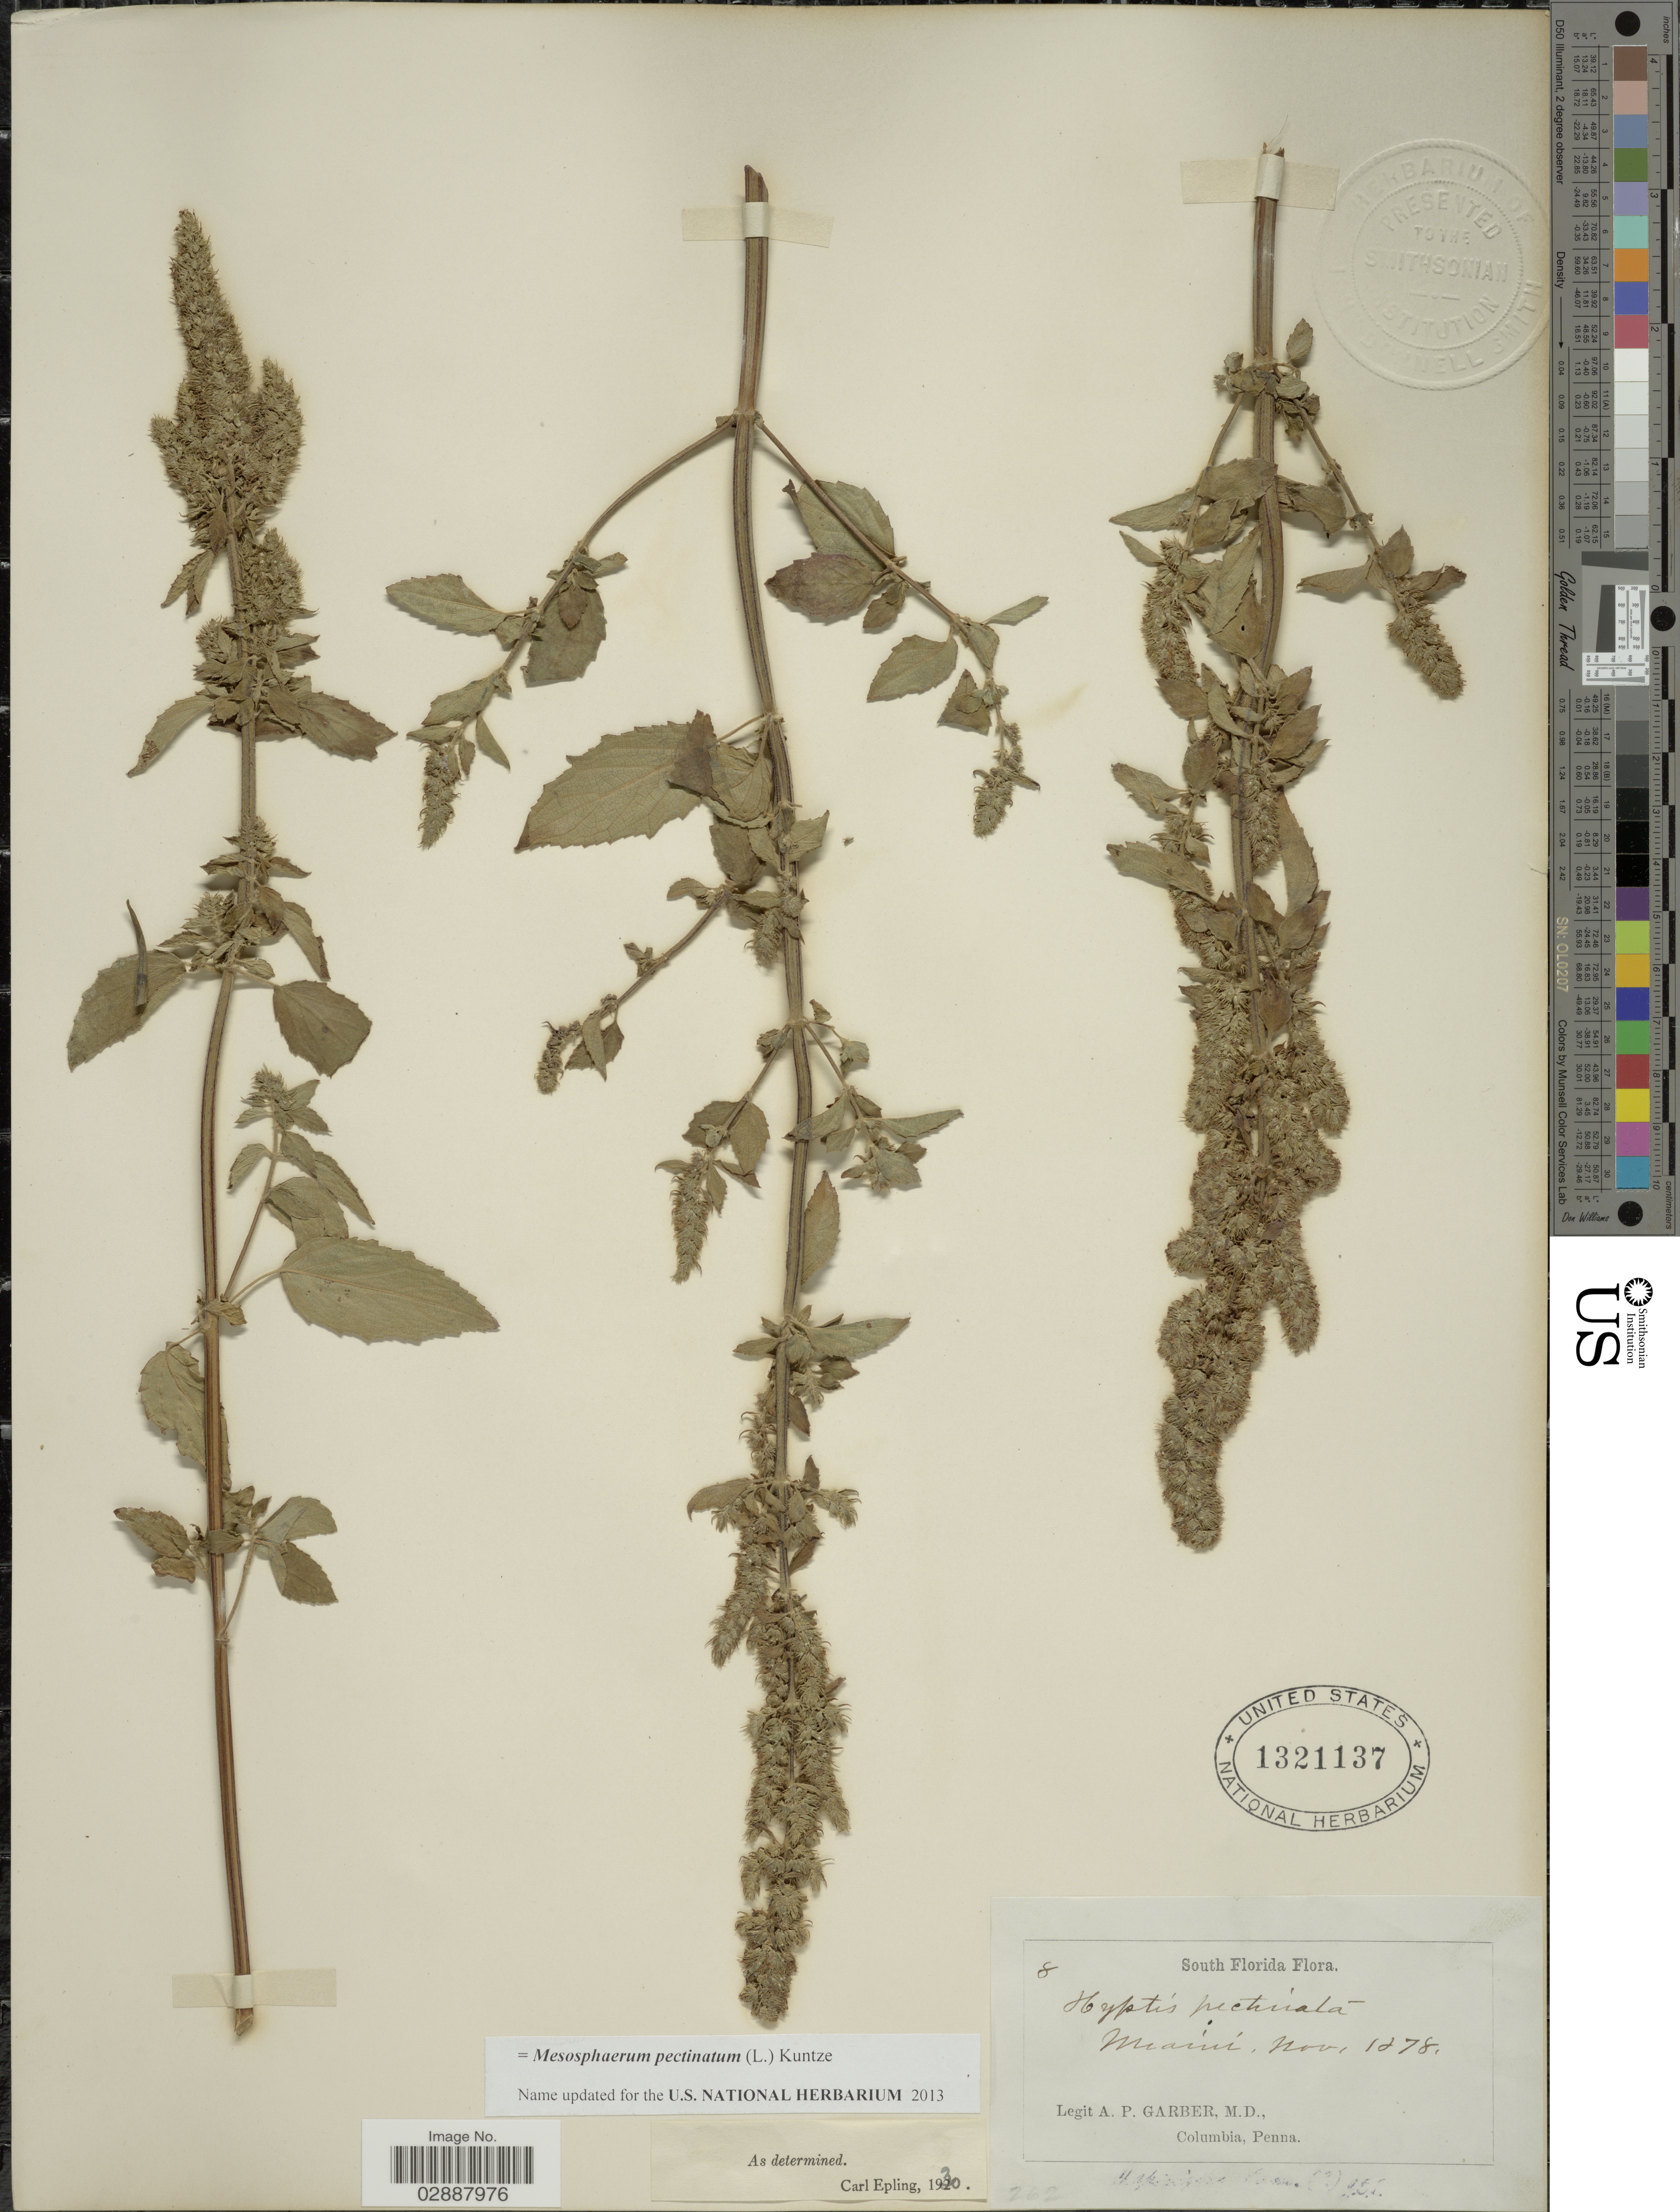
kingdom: Plantae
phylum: Tracheophyta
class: Magnoliopsida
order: Lamiales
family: Lamiaceae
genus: Mesosphaerum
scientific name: Mesosphaerum pectinatum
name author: (L.) Kuntze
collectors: A. P. Garber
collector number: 8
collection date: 1878-11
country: United States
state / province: Florida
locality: South Florida, Miami.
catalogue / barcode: US 1321137